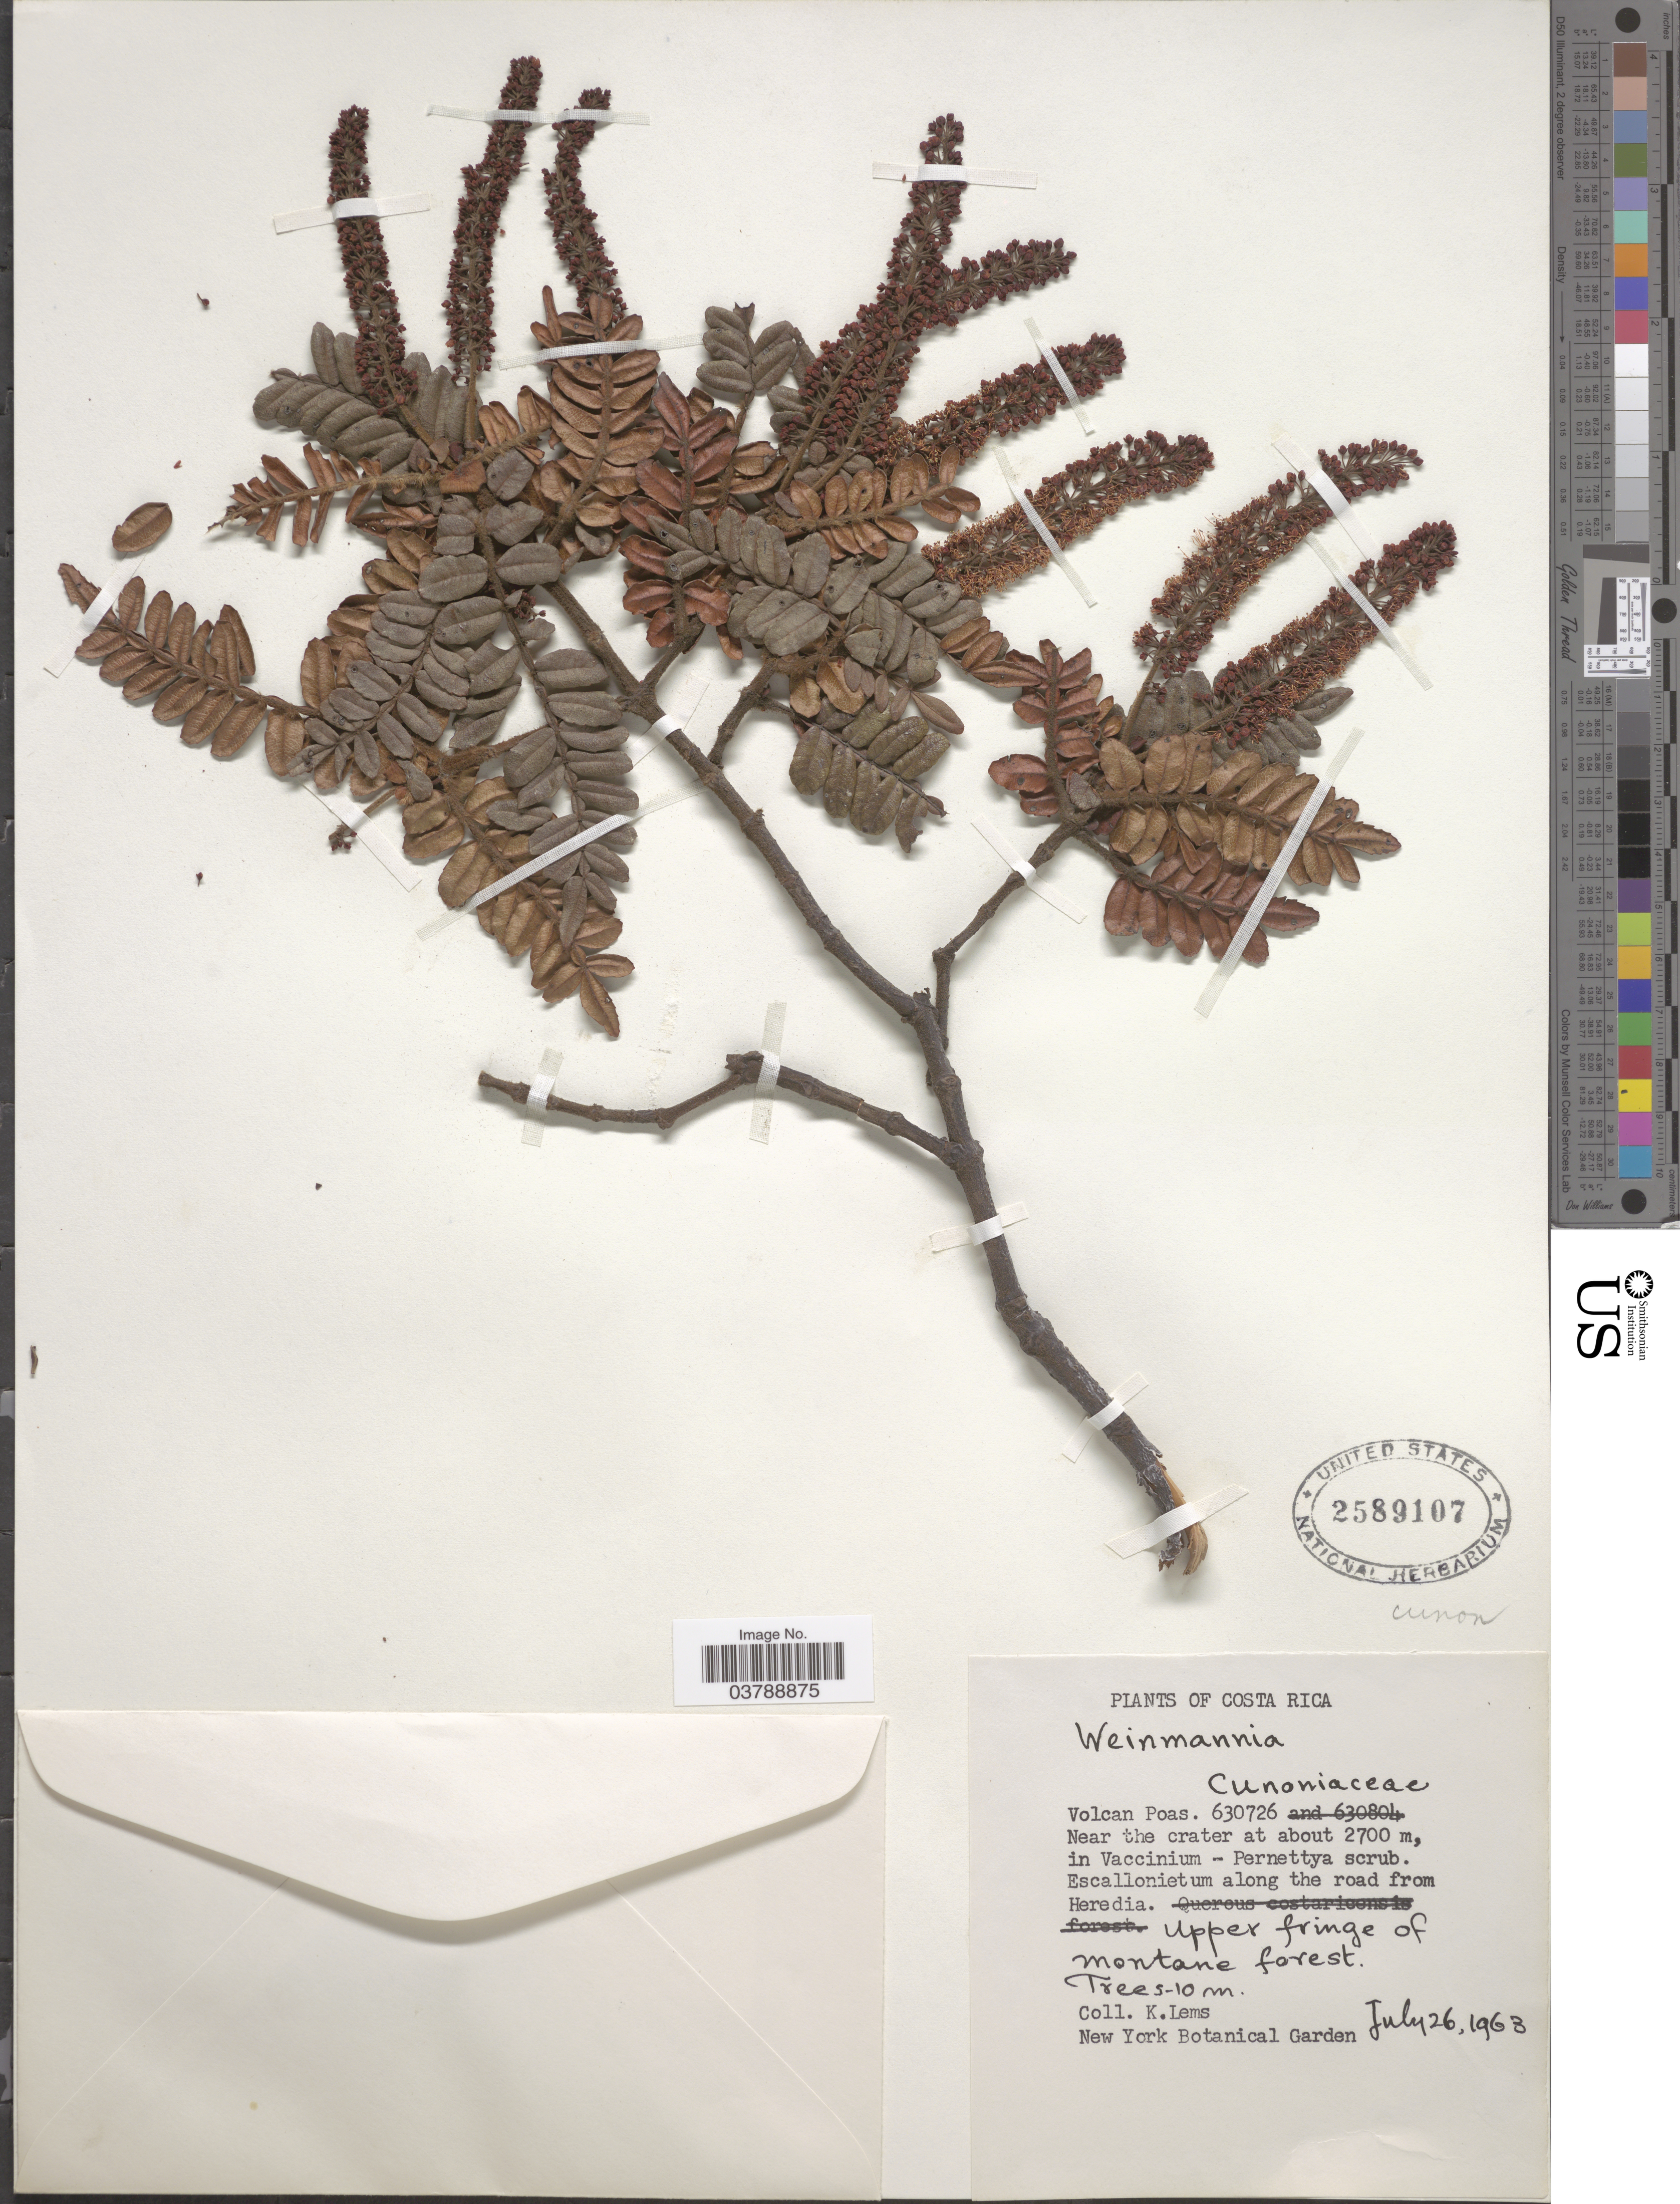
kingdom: Plantae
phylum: Tracheophyta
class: Magnoliopsida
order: Oxalidales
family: Cunoniaceae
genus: Weinmannia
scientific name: Weinmannia sp.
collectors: K. Lems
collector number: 630726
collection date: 1963-07-26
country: Costa Rica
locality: Volcan Poas. Near the crater.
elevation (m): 2700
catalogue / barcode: US 2589107